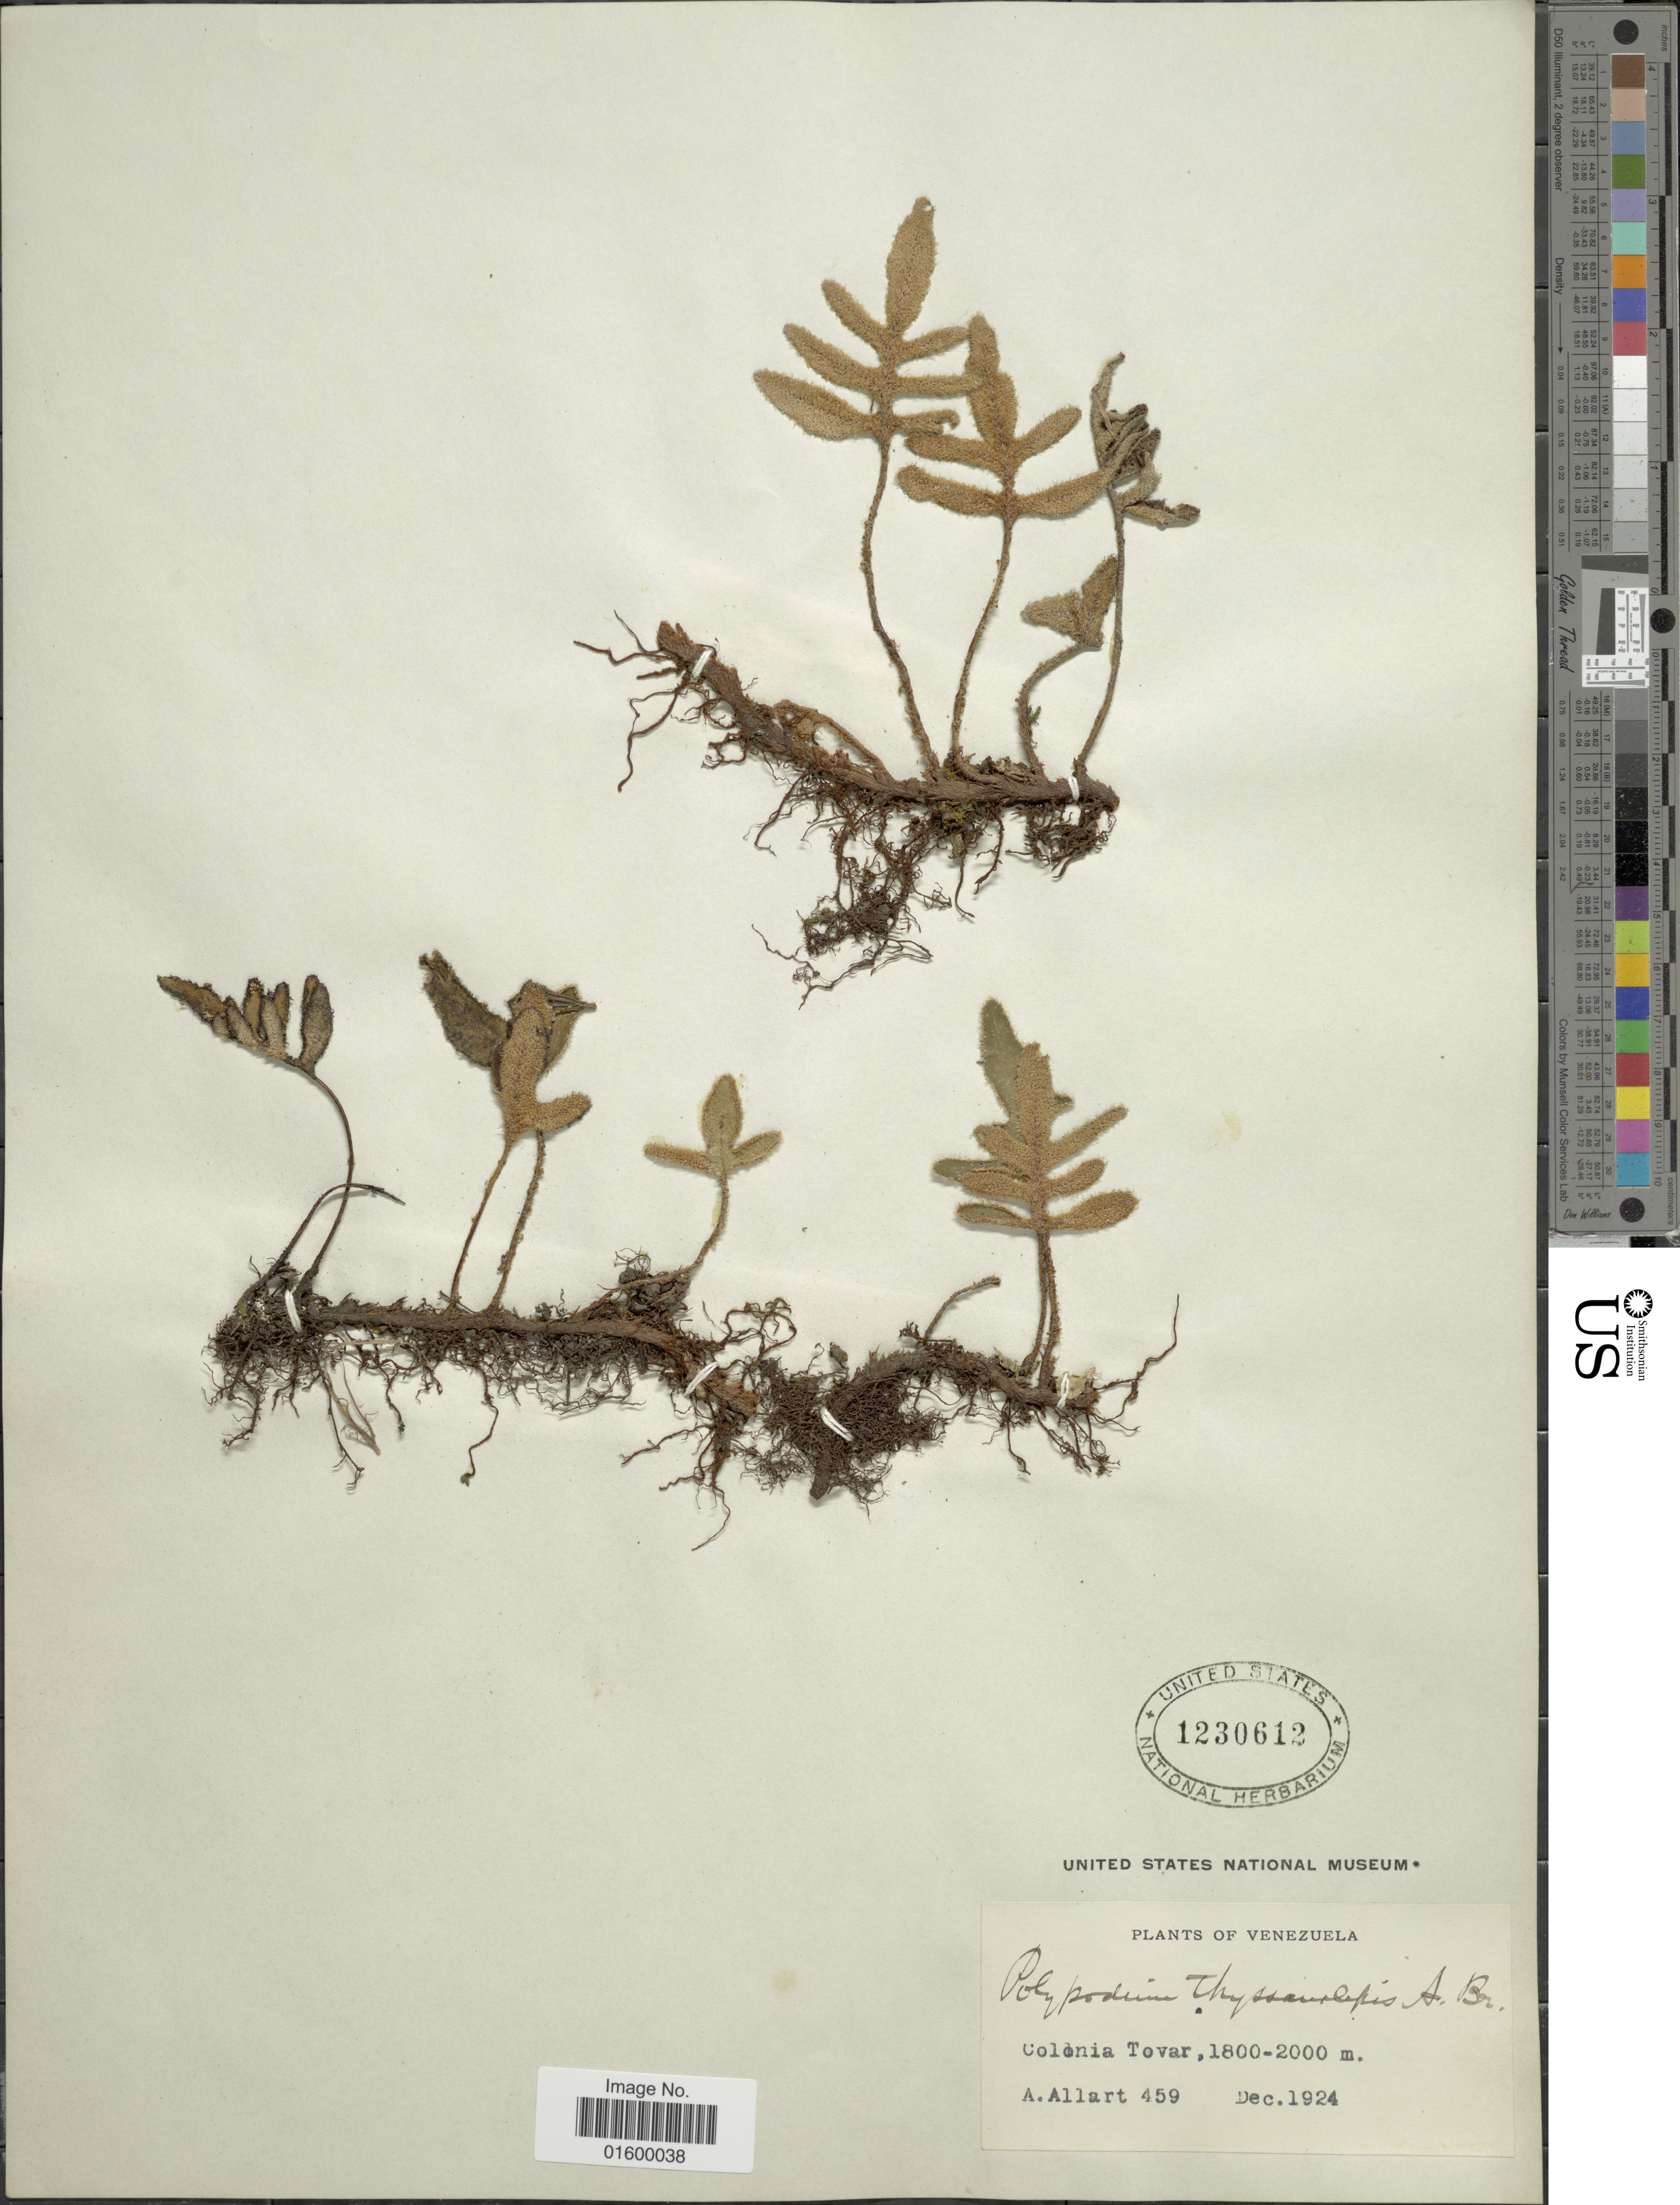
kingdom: Plantae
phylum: Tracheophyta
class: Polypodiopsida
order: Polypodiales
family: Polypodiaceae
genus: Pleopeltis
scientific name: Pleopeltis thyssanolepis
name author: (A. Braun ex Klotzsch) E.G. Andrews & Windham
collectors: A. Allart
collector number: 459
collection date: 1924-12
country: Venezuela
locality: Colonia Tovar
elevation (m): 1800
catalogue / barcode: US 1230612